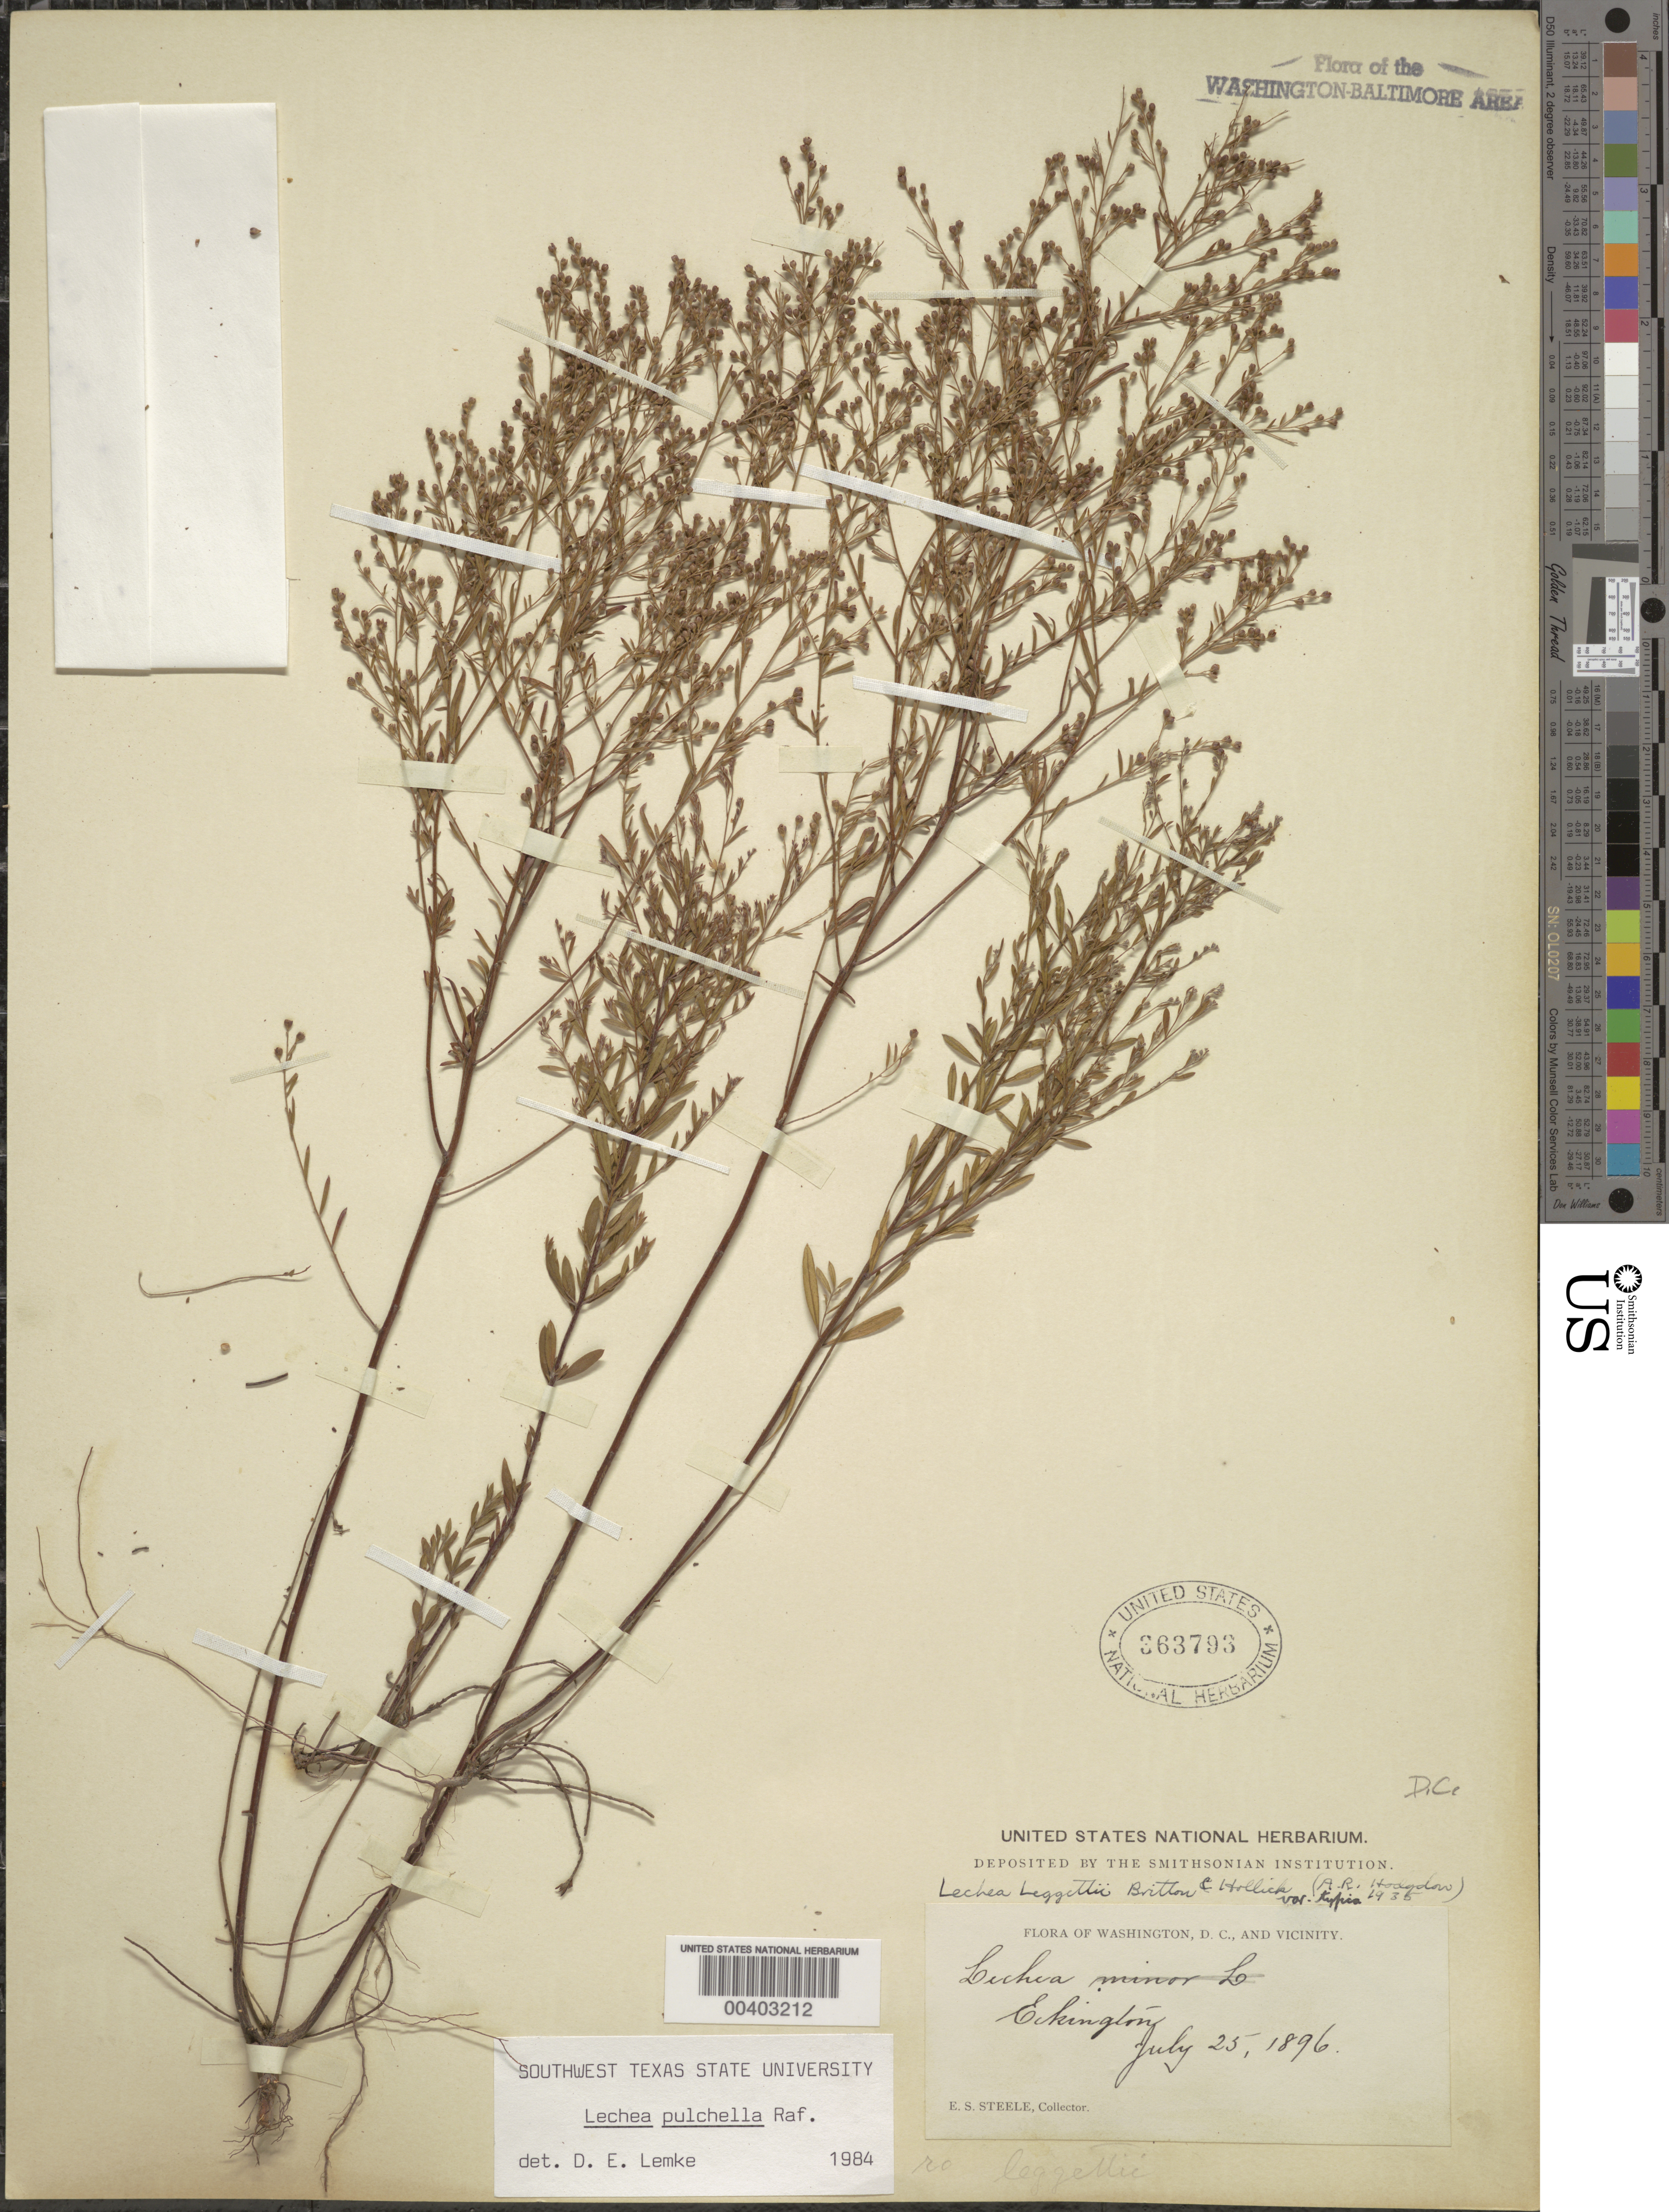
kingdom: Plantae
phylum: Tracheophyta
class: Magnoliopsida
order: Malvales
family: Cistaceae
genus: Lechea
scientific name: Lechea pulchella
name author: Raf.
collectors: E. Steele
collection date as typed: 25 Jul 1896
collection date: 1896-07-25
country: United States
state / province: District of Columbia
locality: Eckington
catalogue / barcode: US 363793